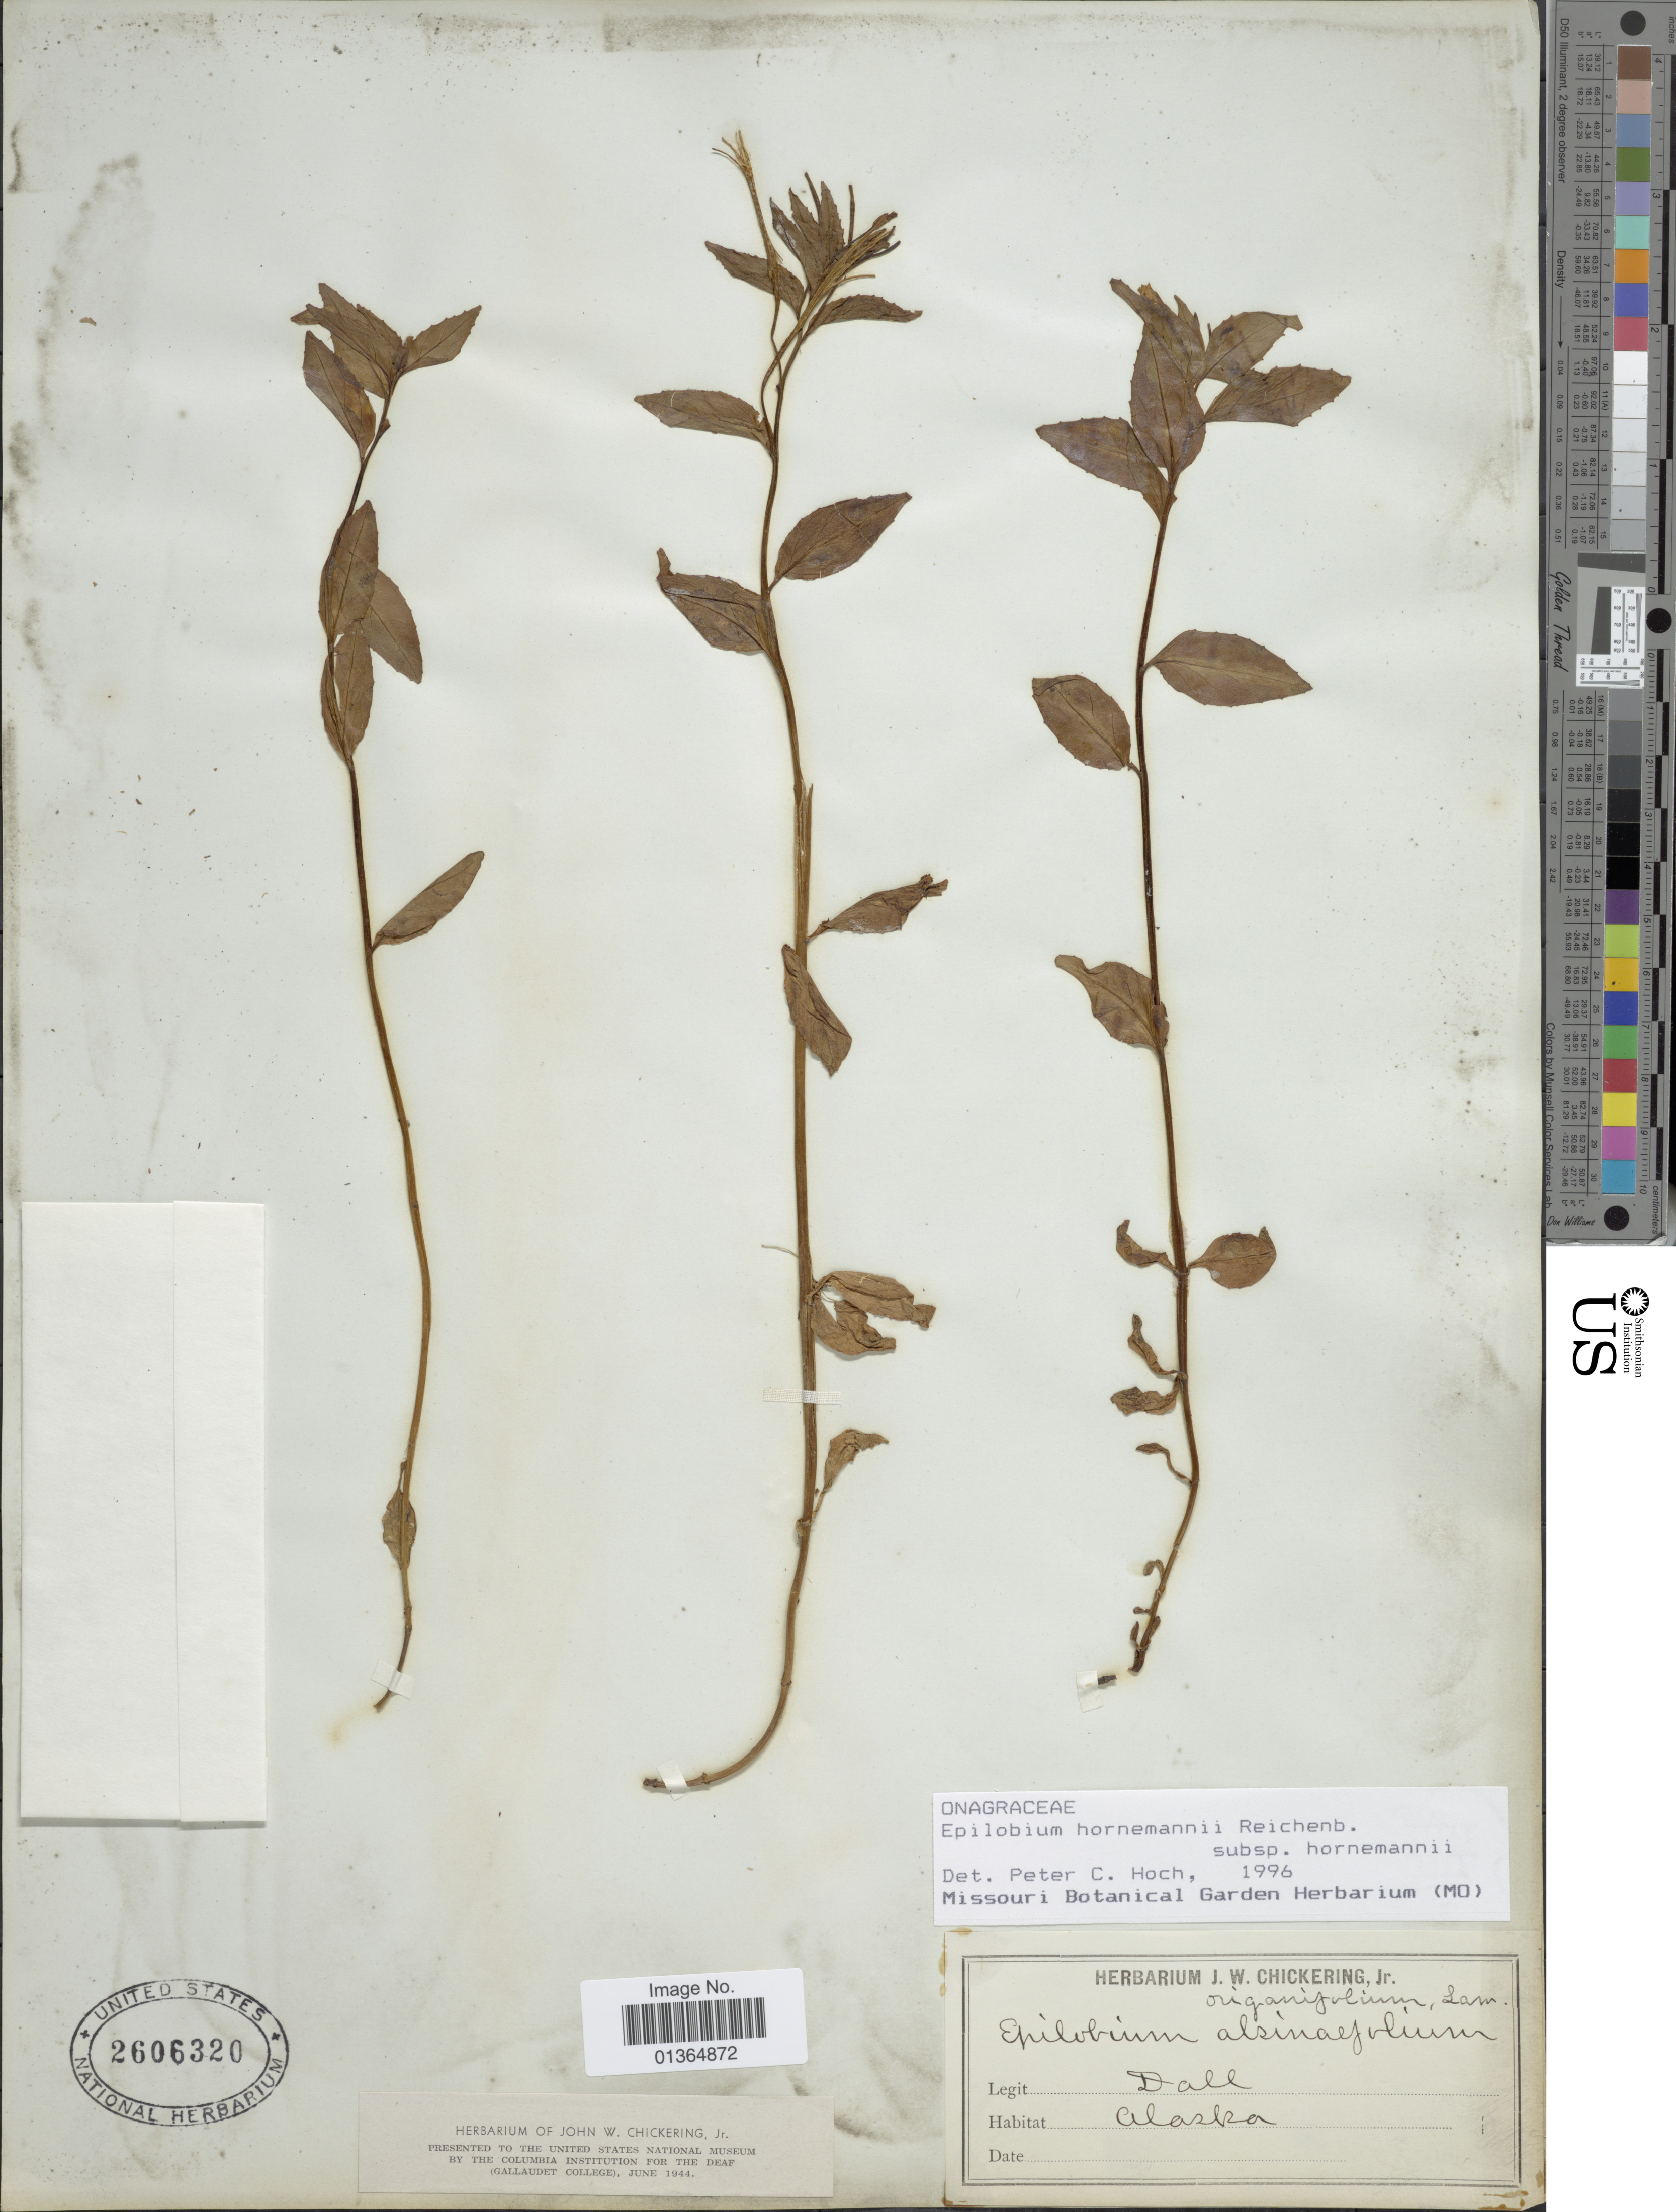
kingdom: Plantae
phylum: Tracheophyta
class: Magnoliopsida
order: Myrtales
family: Onagraceae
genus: Epilobium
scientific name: Epilobium hornemannii subsp. hornemannii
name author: Rchb.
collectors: -. Dall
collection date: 1944-06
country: United States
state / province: Alaska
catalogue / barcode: US 2606320